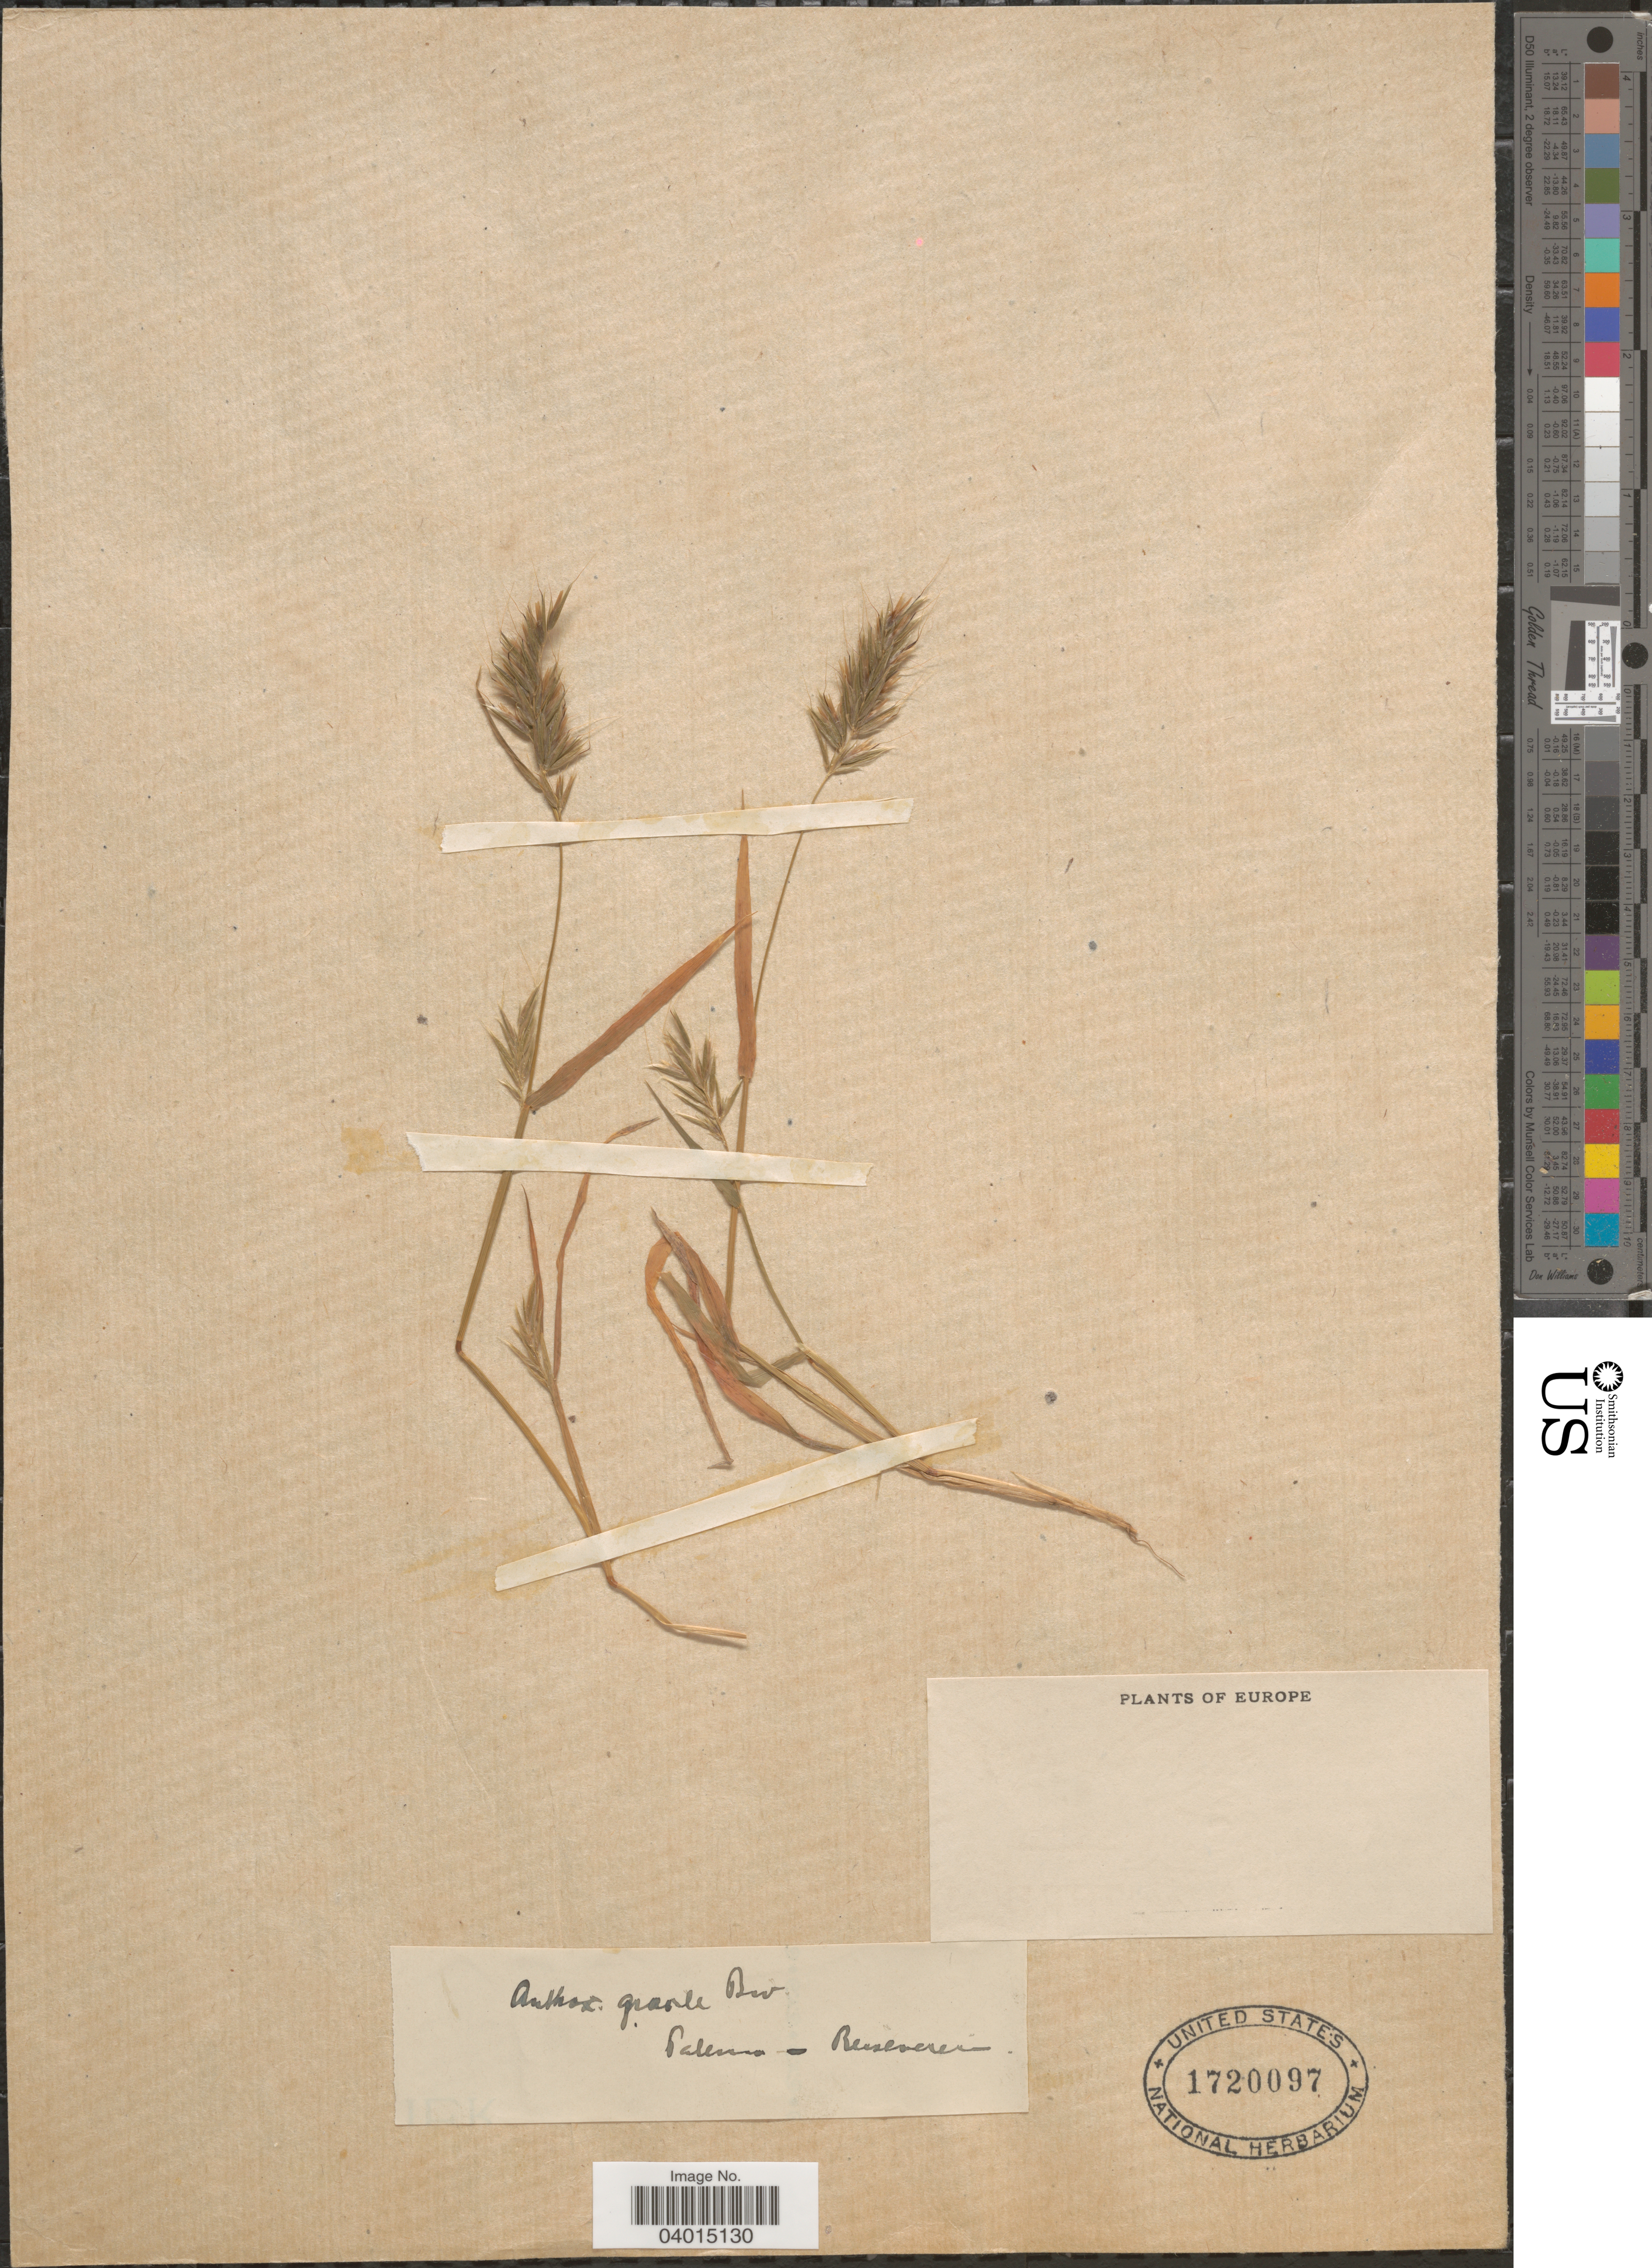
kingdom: Plantae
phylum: Tracheophyta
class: Liliopsida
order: Poales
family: Poaceae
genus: Anthoxanthum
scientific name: Anthoxanthum gracile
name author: Biv.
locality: Europe. Palenia - Reserveren [interpreted].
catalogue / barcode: US 1720097